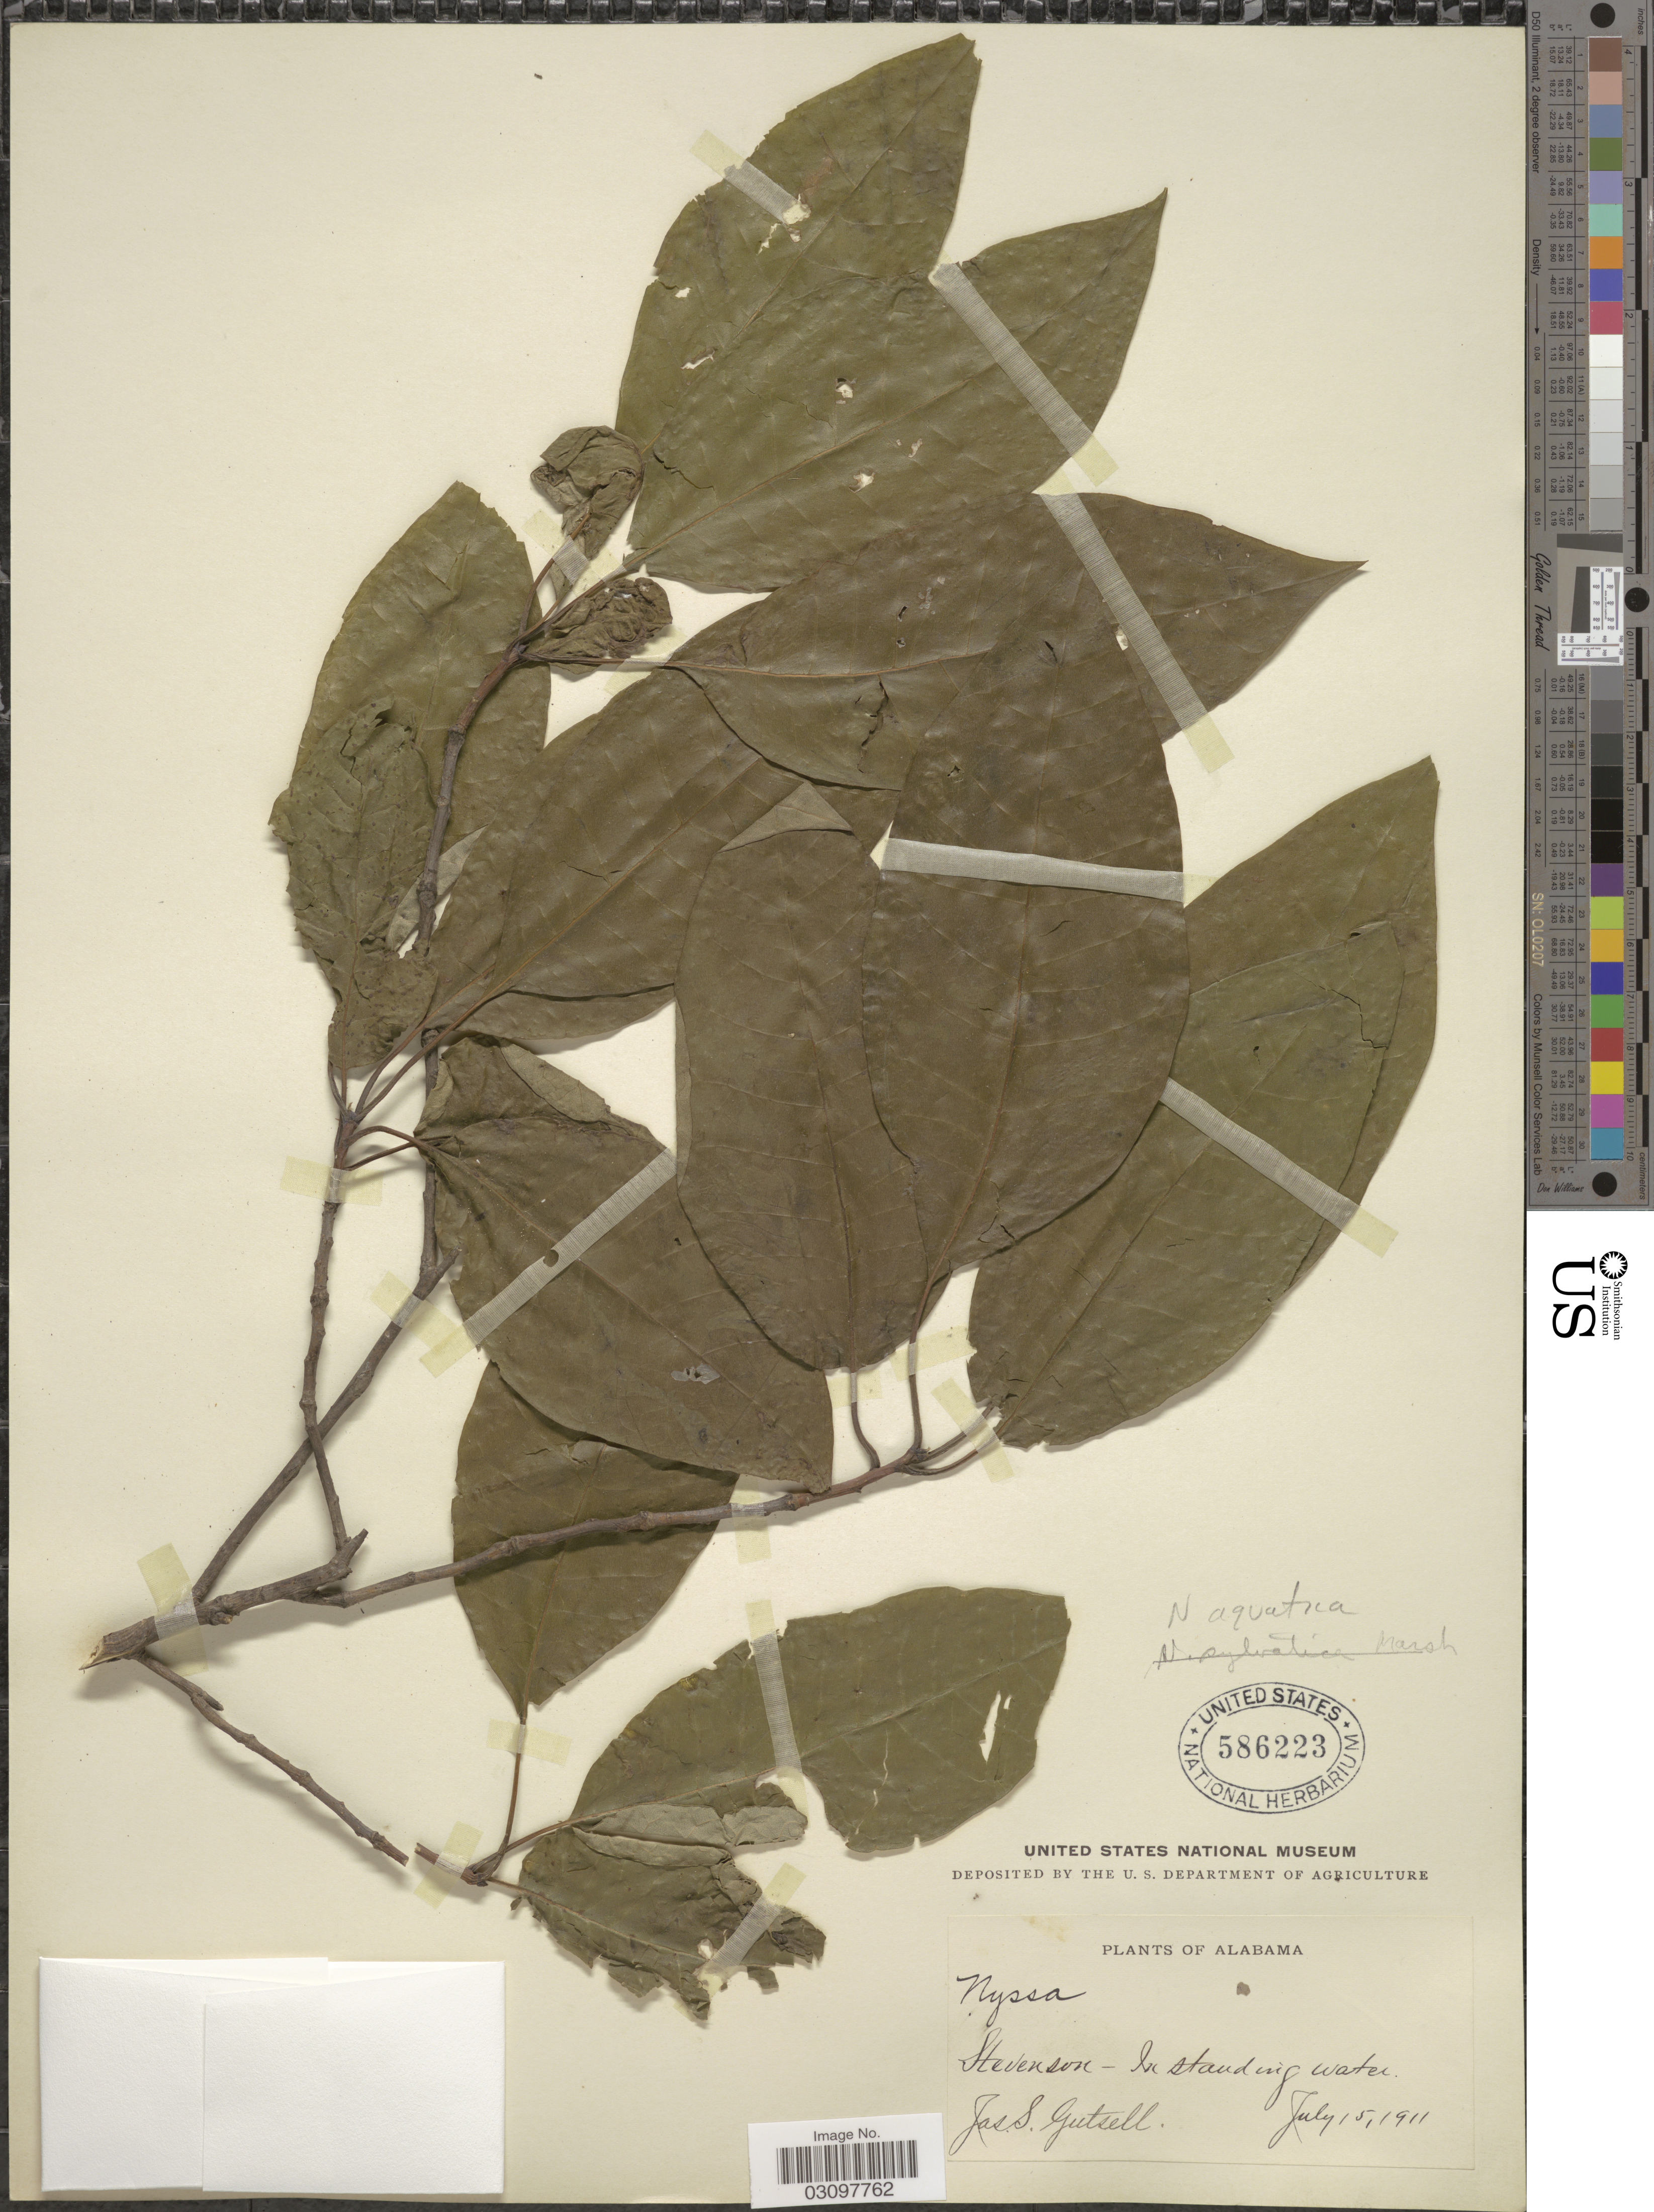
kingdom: Plantae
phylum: Tracheophyta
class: Magnoliopsida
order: Cornales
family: Nyssaceae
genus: Nyssa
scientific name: Nyssa aquatica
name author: L.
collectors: J. Gutsell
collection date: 1911-07-15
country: United States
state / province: Alabama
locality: Stevenson.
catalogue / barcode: US 586223